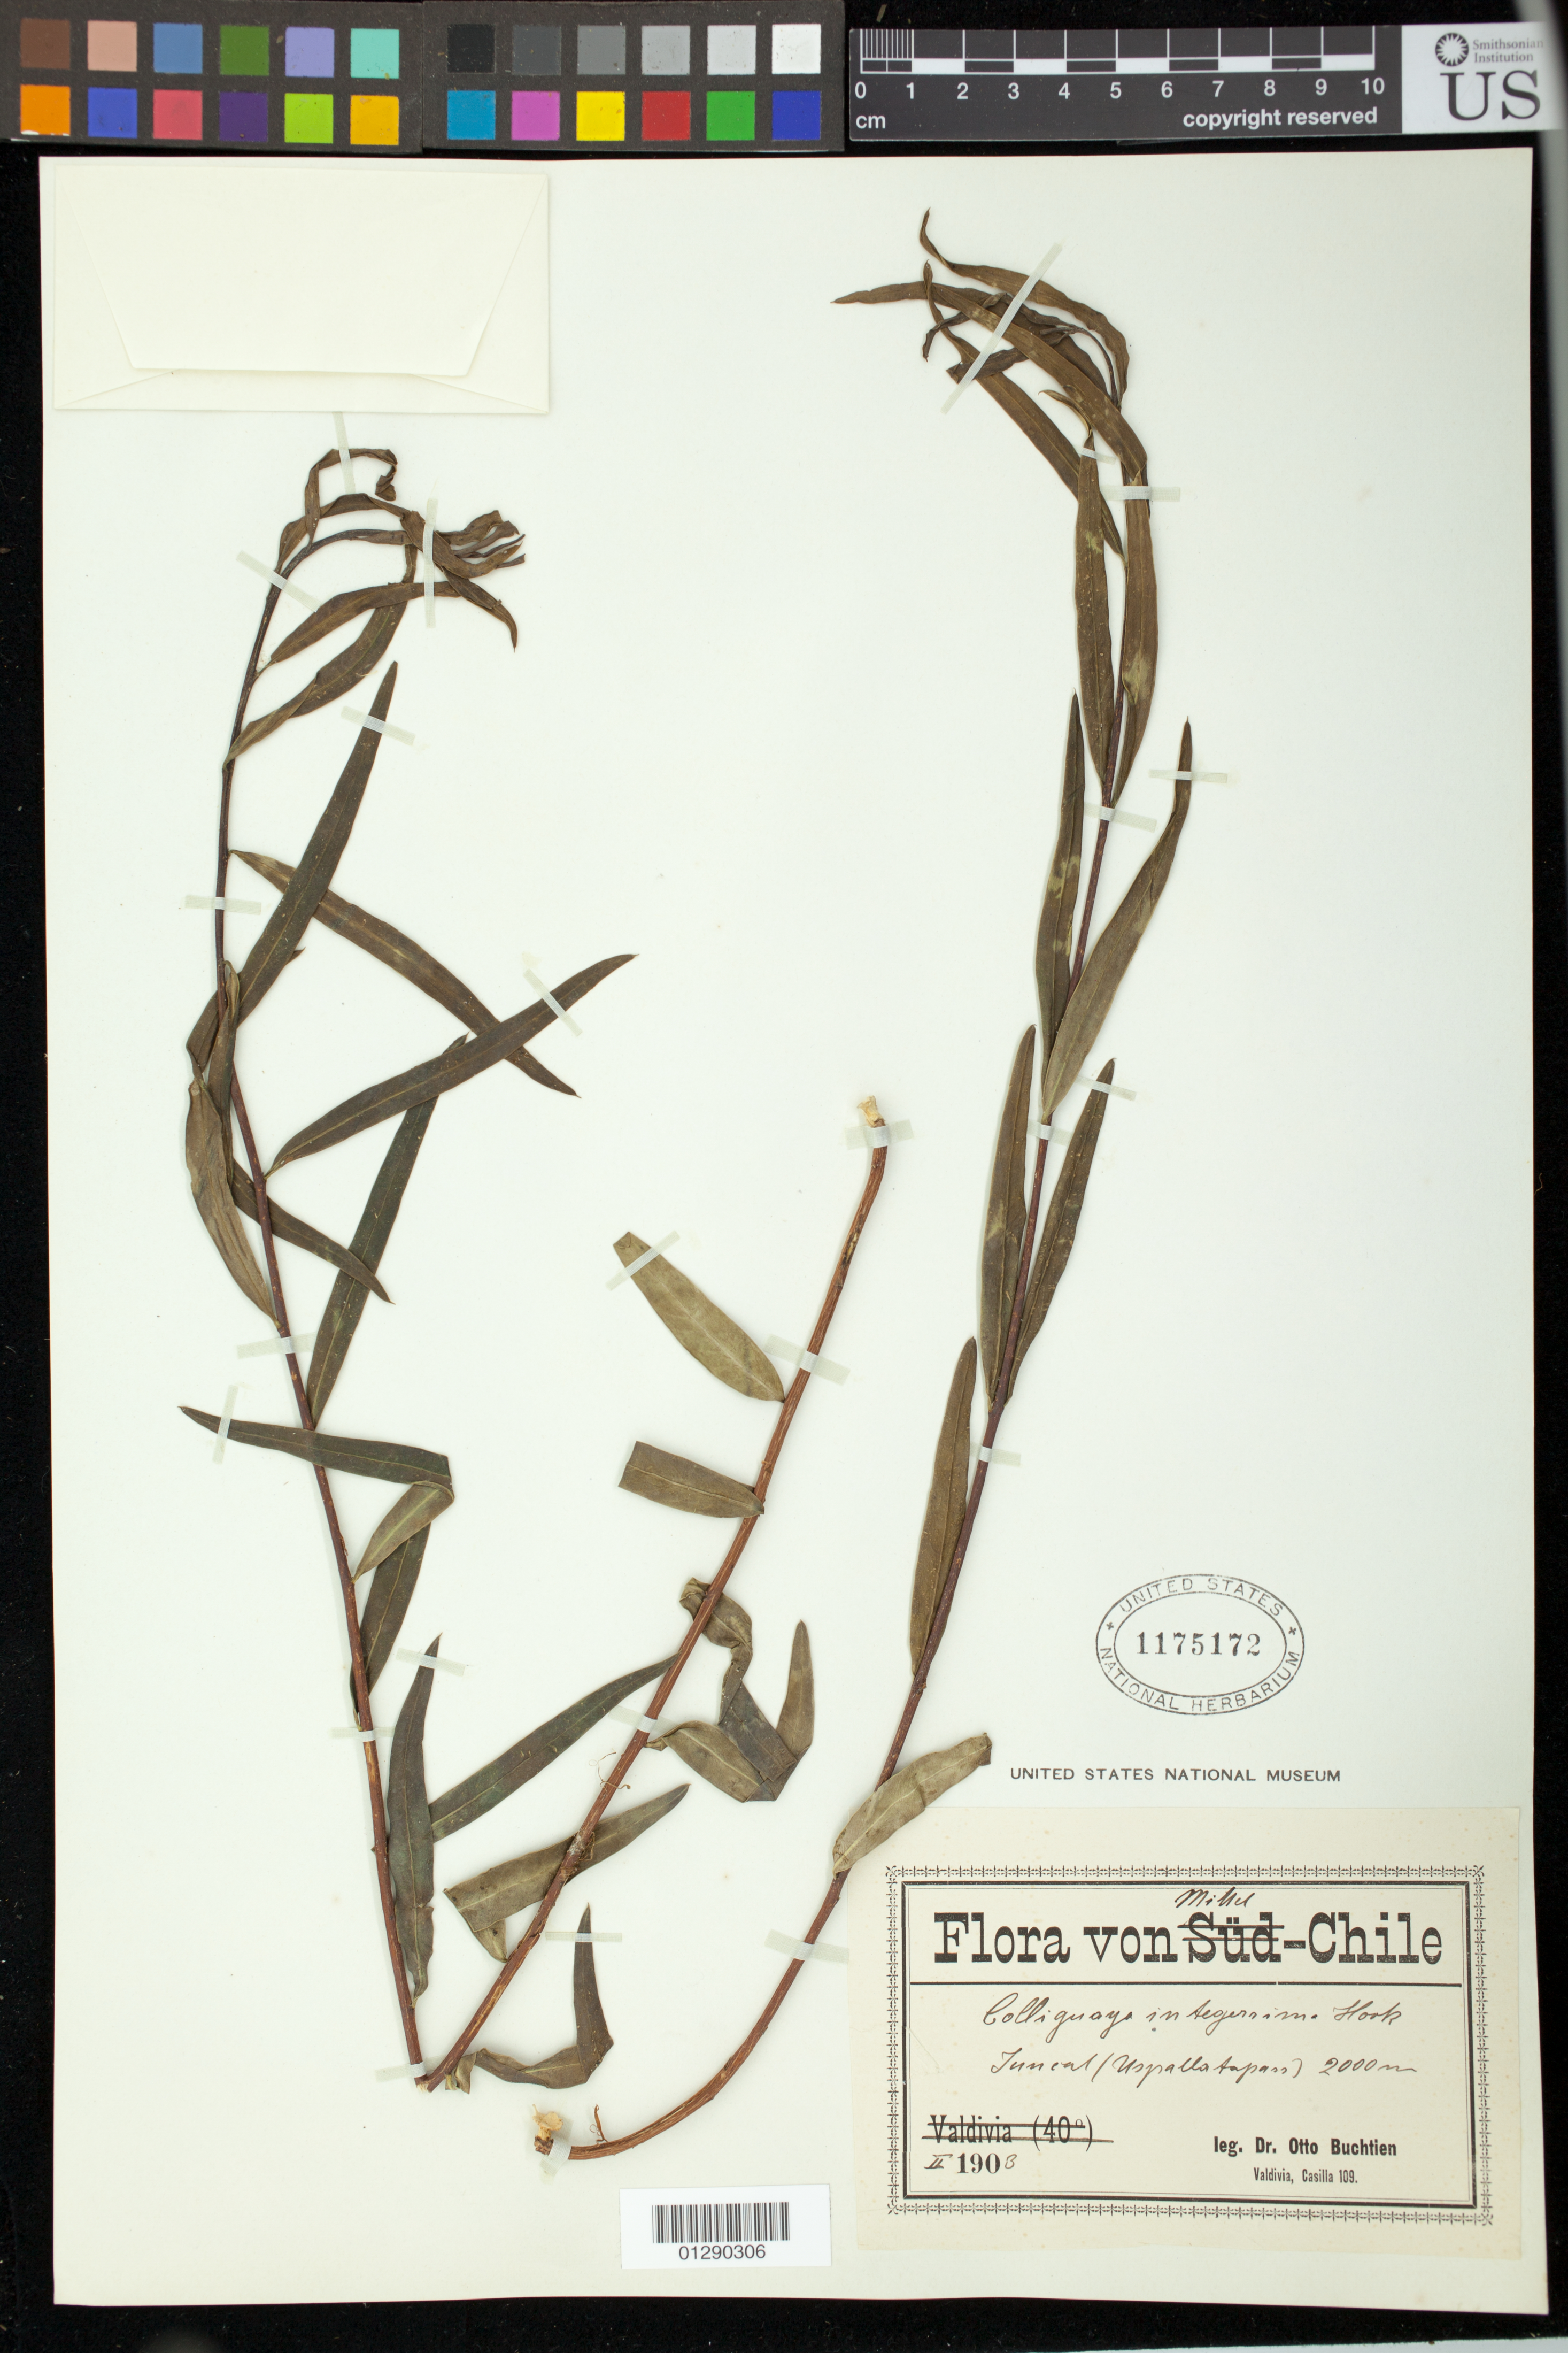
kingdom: Plantae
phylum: Tracheophyta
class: Magnoliopsida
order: Malpighiales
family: Euphorbiaceae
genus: Colliguaja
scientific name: Colliguaja integerrima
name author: Gillies & Hook.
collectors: O. Buchtien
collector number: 109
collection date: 1903-02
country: Argentina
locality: Juneal (Uspallata pass)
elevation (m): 2000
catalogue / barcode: US 1175172